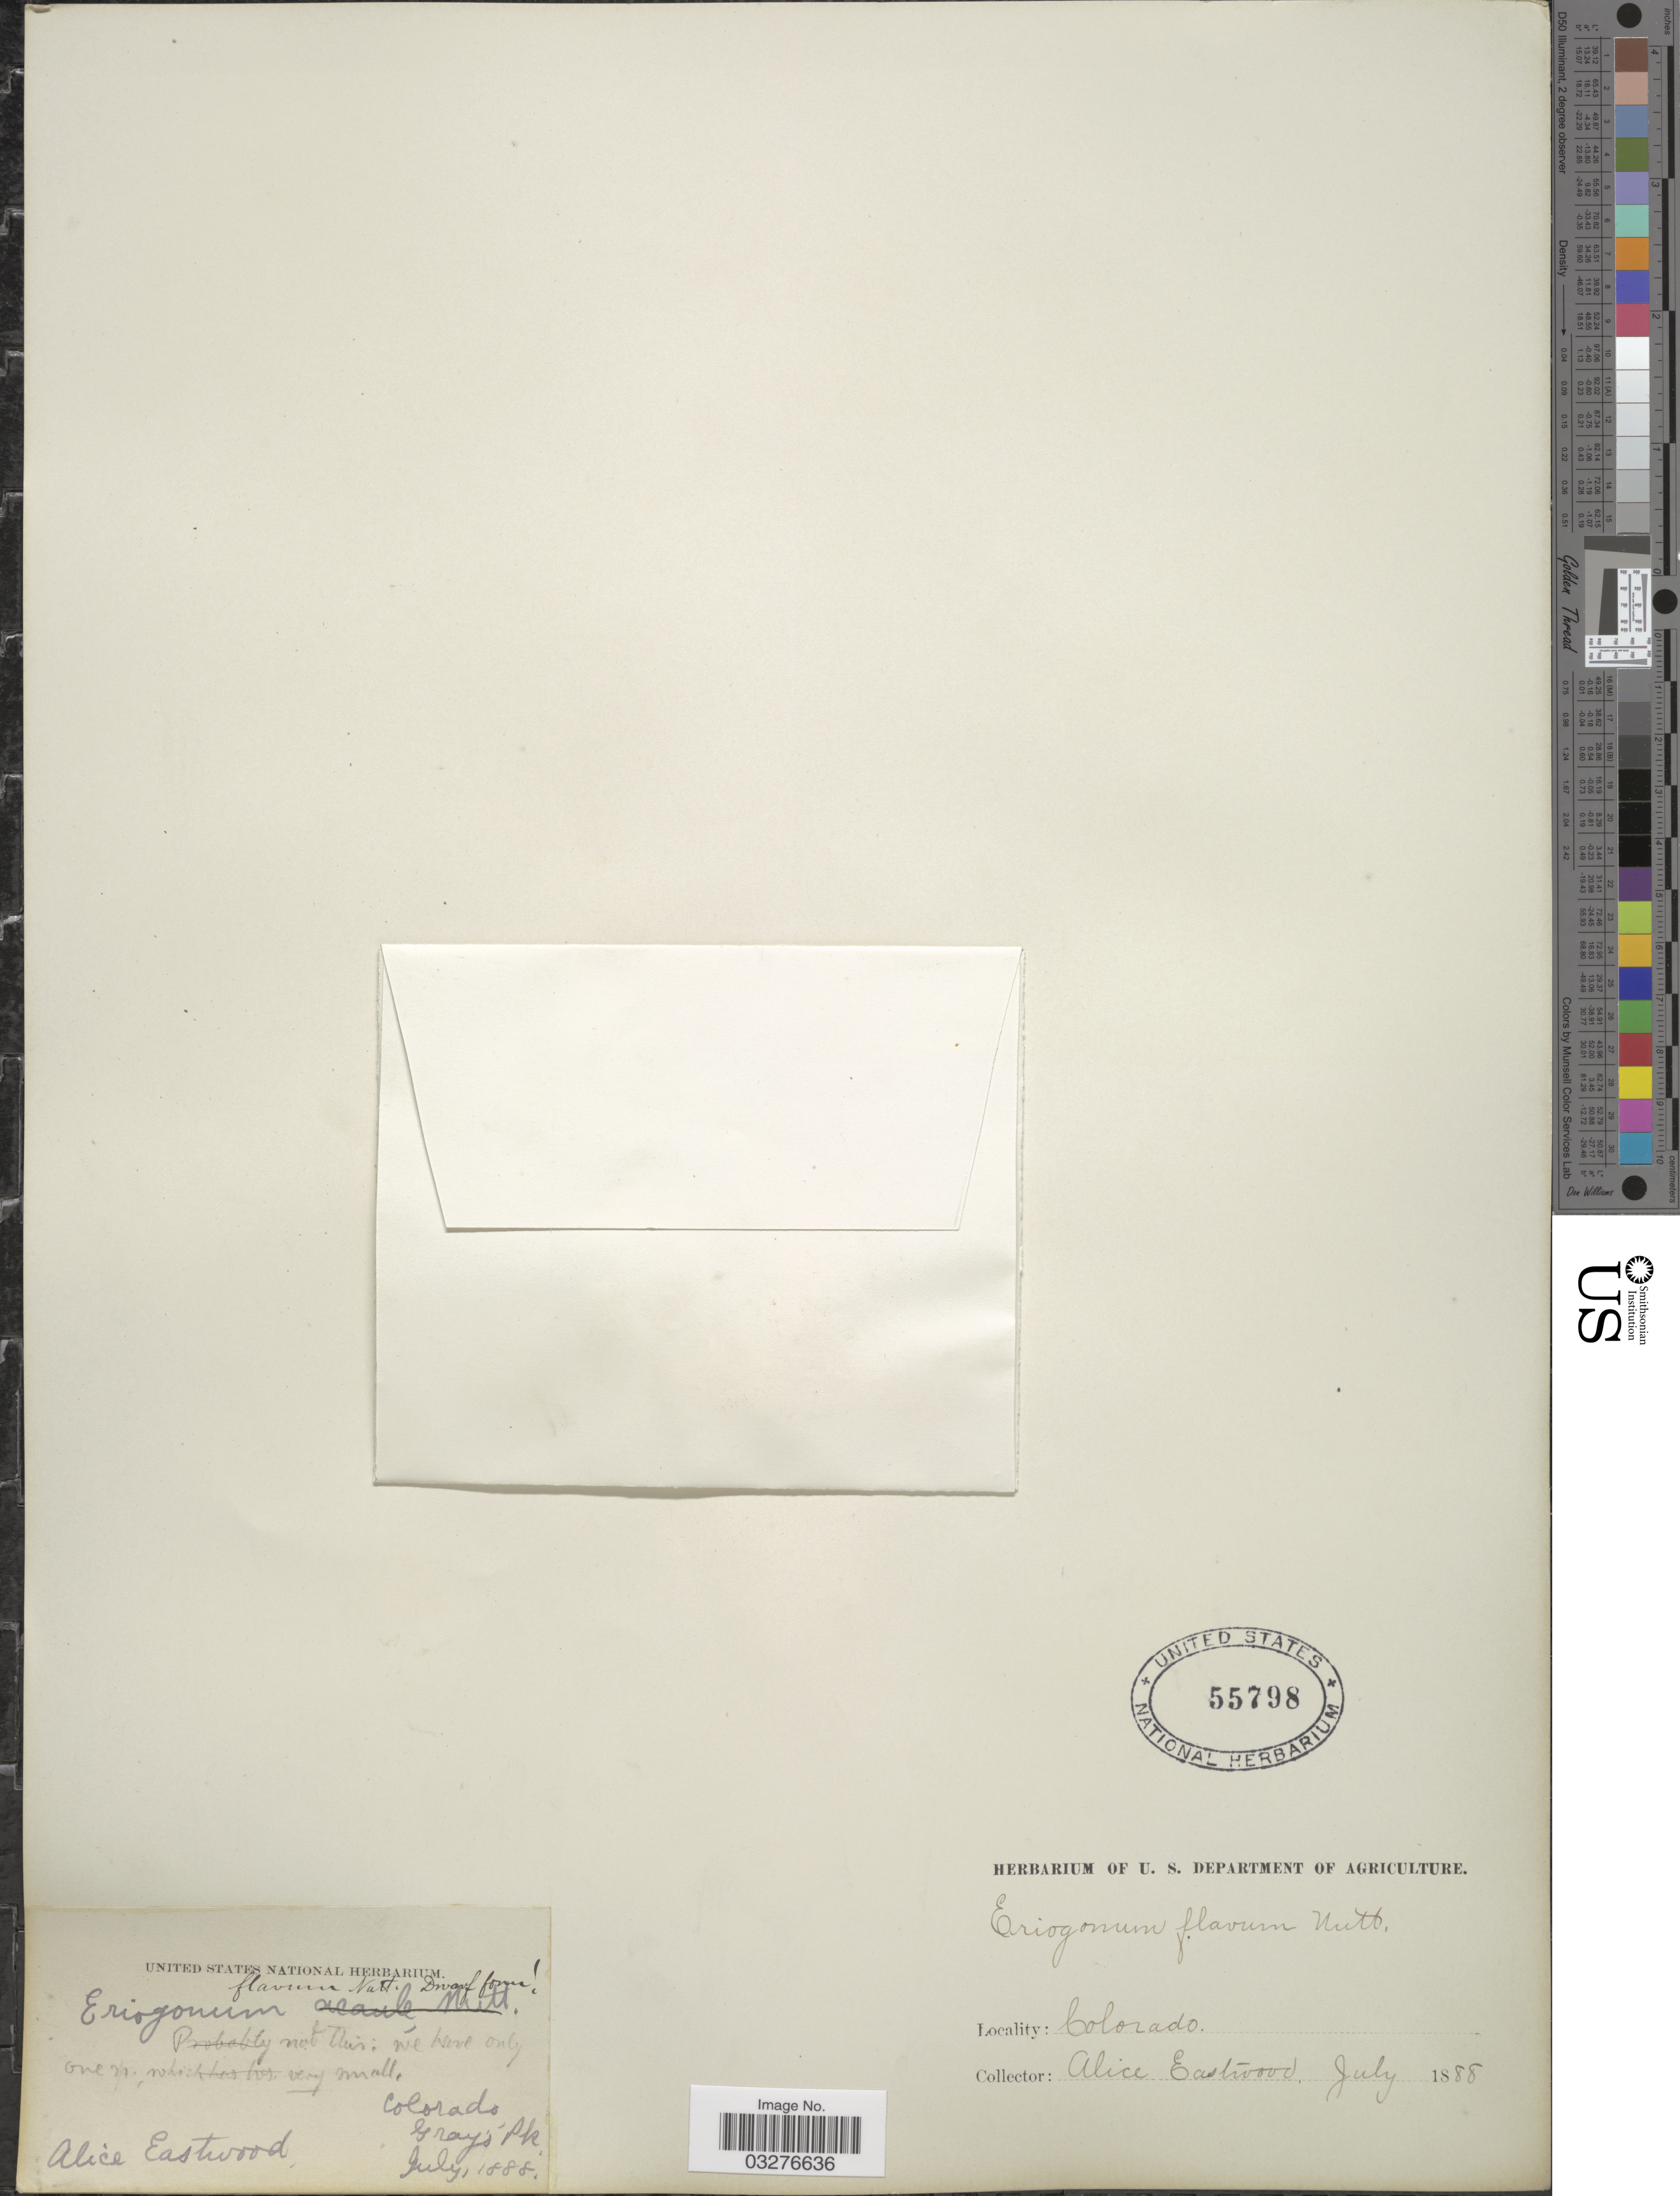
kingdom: Plantae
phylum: Tracheophyta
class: Magnoliopsida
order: Caryophyllales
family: Polygonaceae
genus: Eriogonum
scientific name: Eriogonum flavum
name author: Nutt. ex Benth.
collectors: A. Eastwood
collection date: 1888-07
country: United States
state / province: Colorado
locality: Gray's Pk.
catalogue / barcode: US 55798